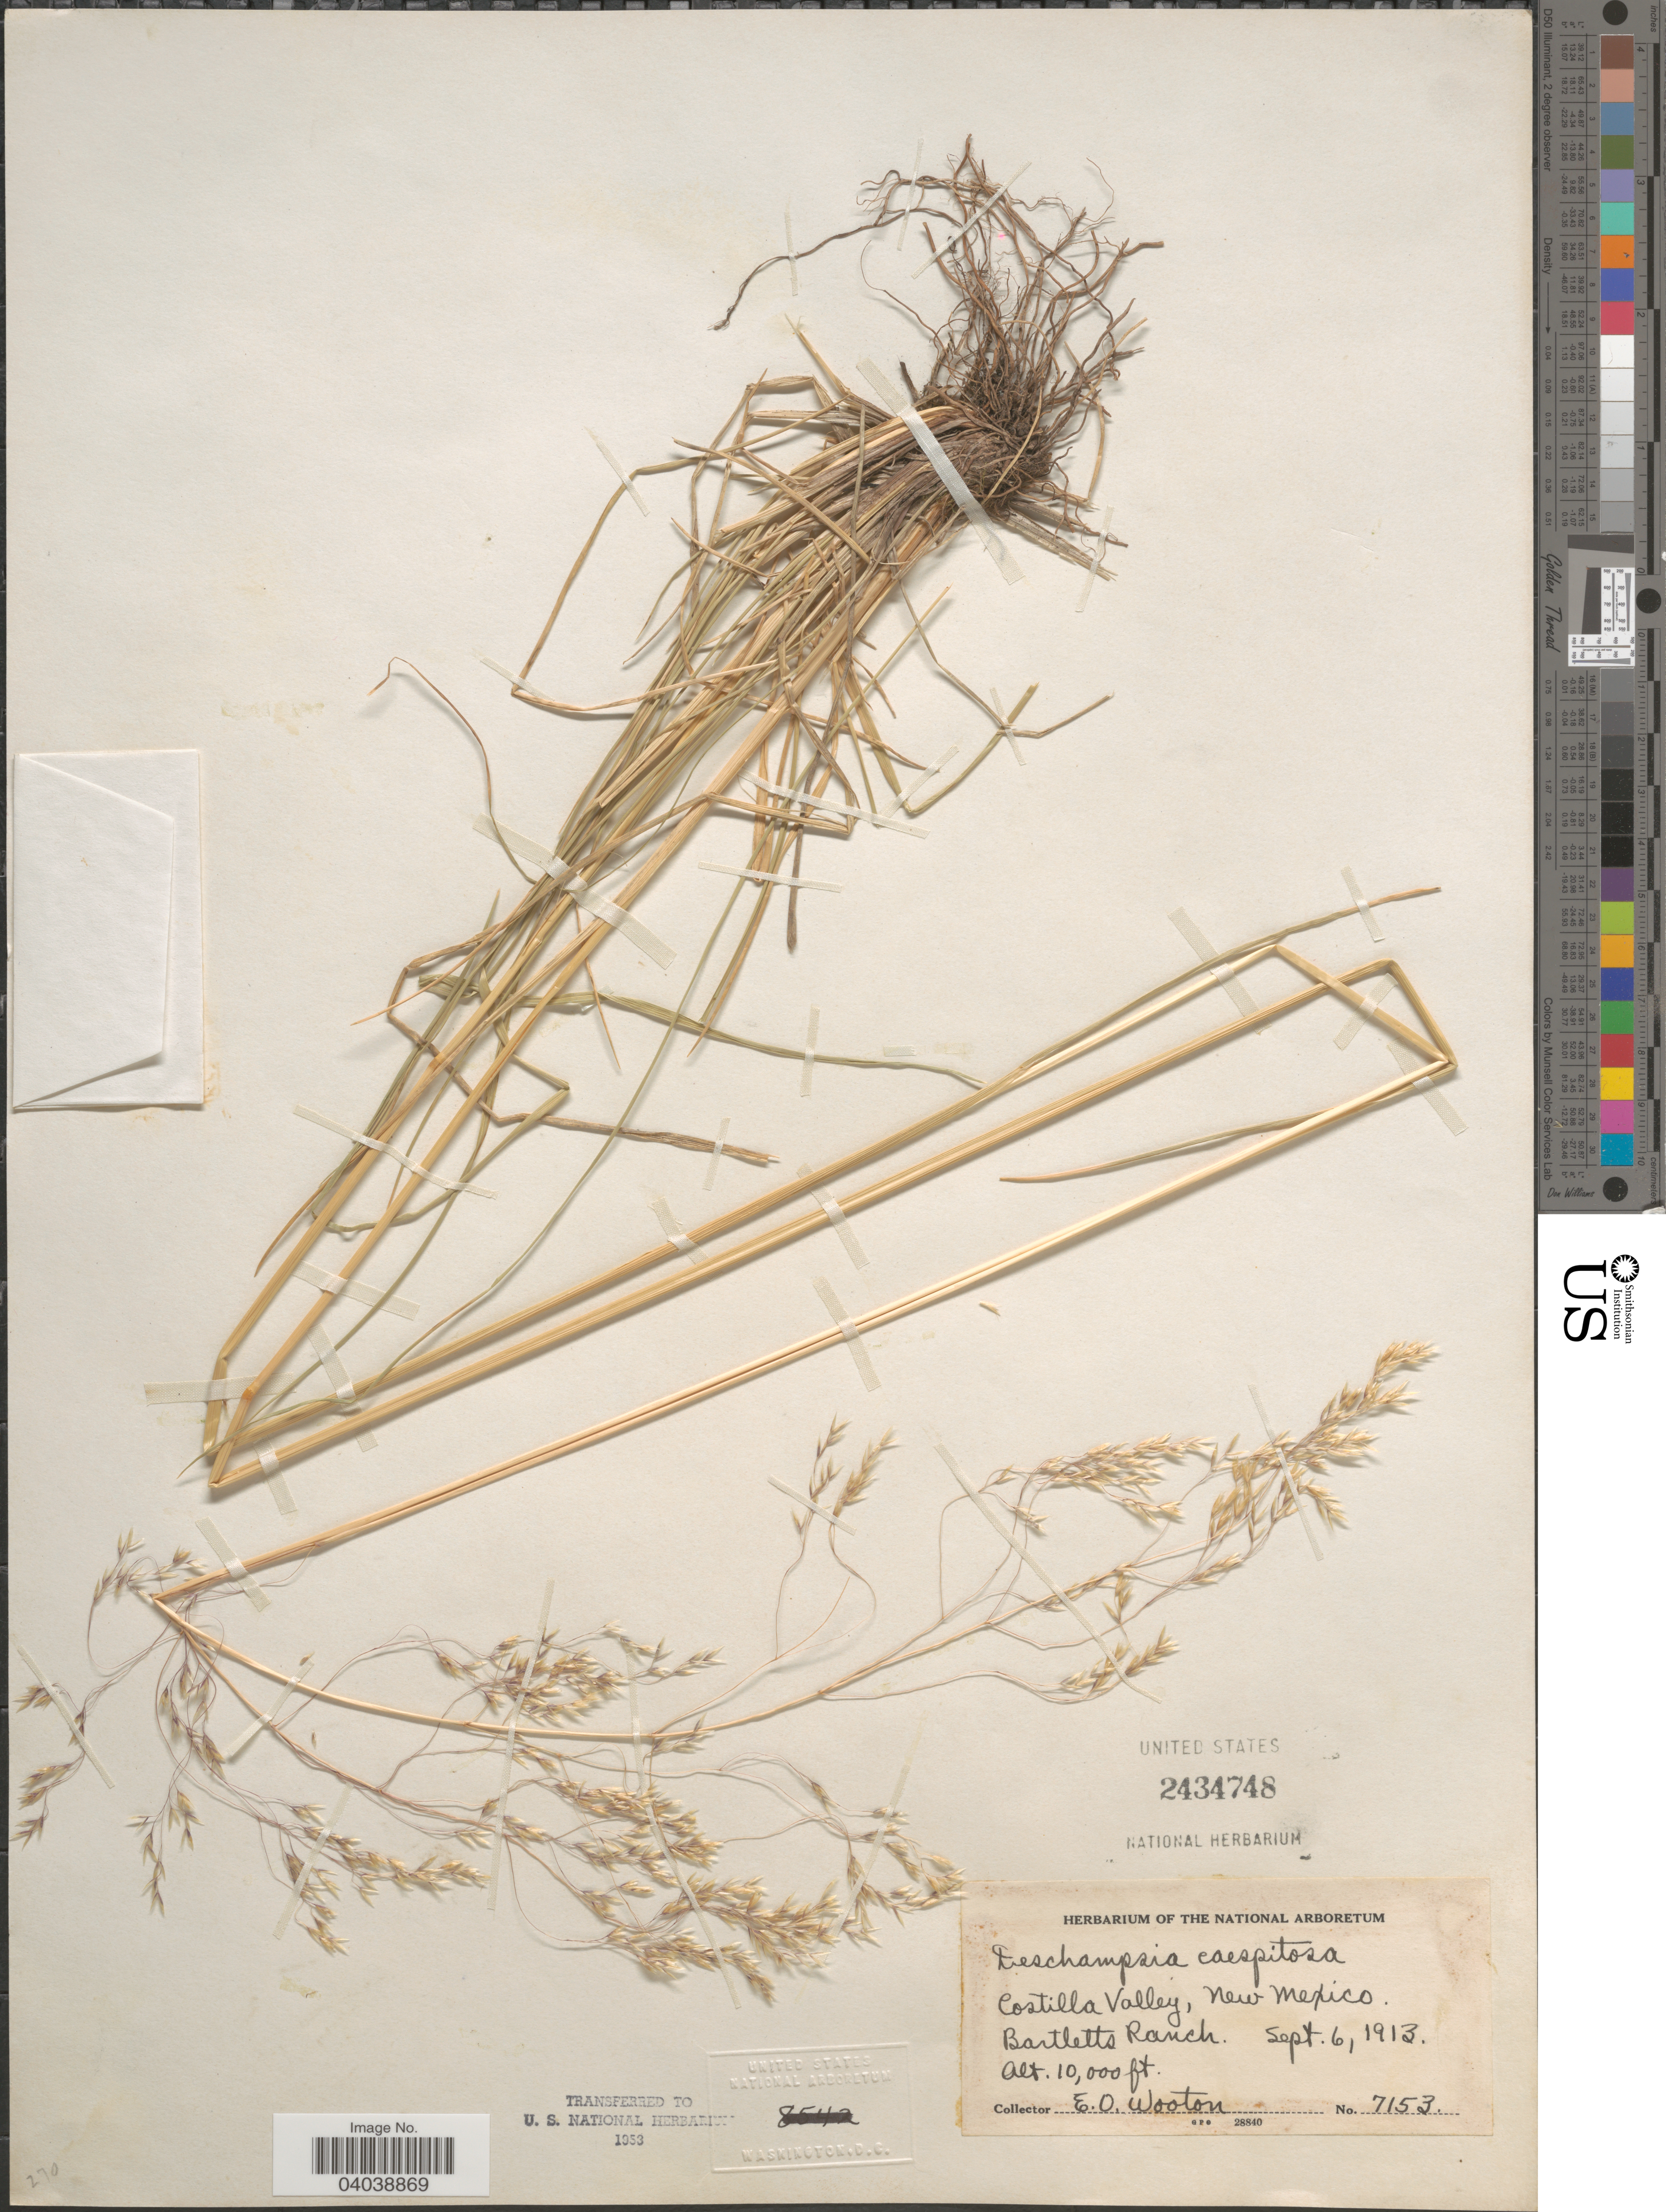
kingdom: Plantae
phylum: Tracheophyta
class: Liliopsida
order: Poales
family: Poaceae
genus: Deschampsia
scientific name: Deschampsia cespitosa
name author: (L.) P. Beauv.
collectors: E. O. Wooton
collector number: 7153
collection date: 1913-09-06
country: United States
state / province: New Mexico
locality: Costilla Valley. Bartletts Ranch.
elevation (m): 3048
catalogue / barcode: US 2434748